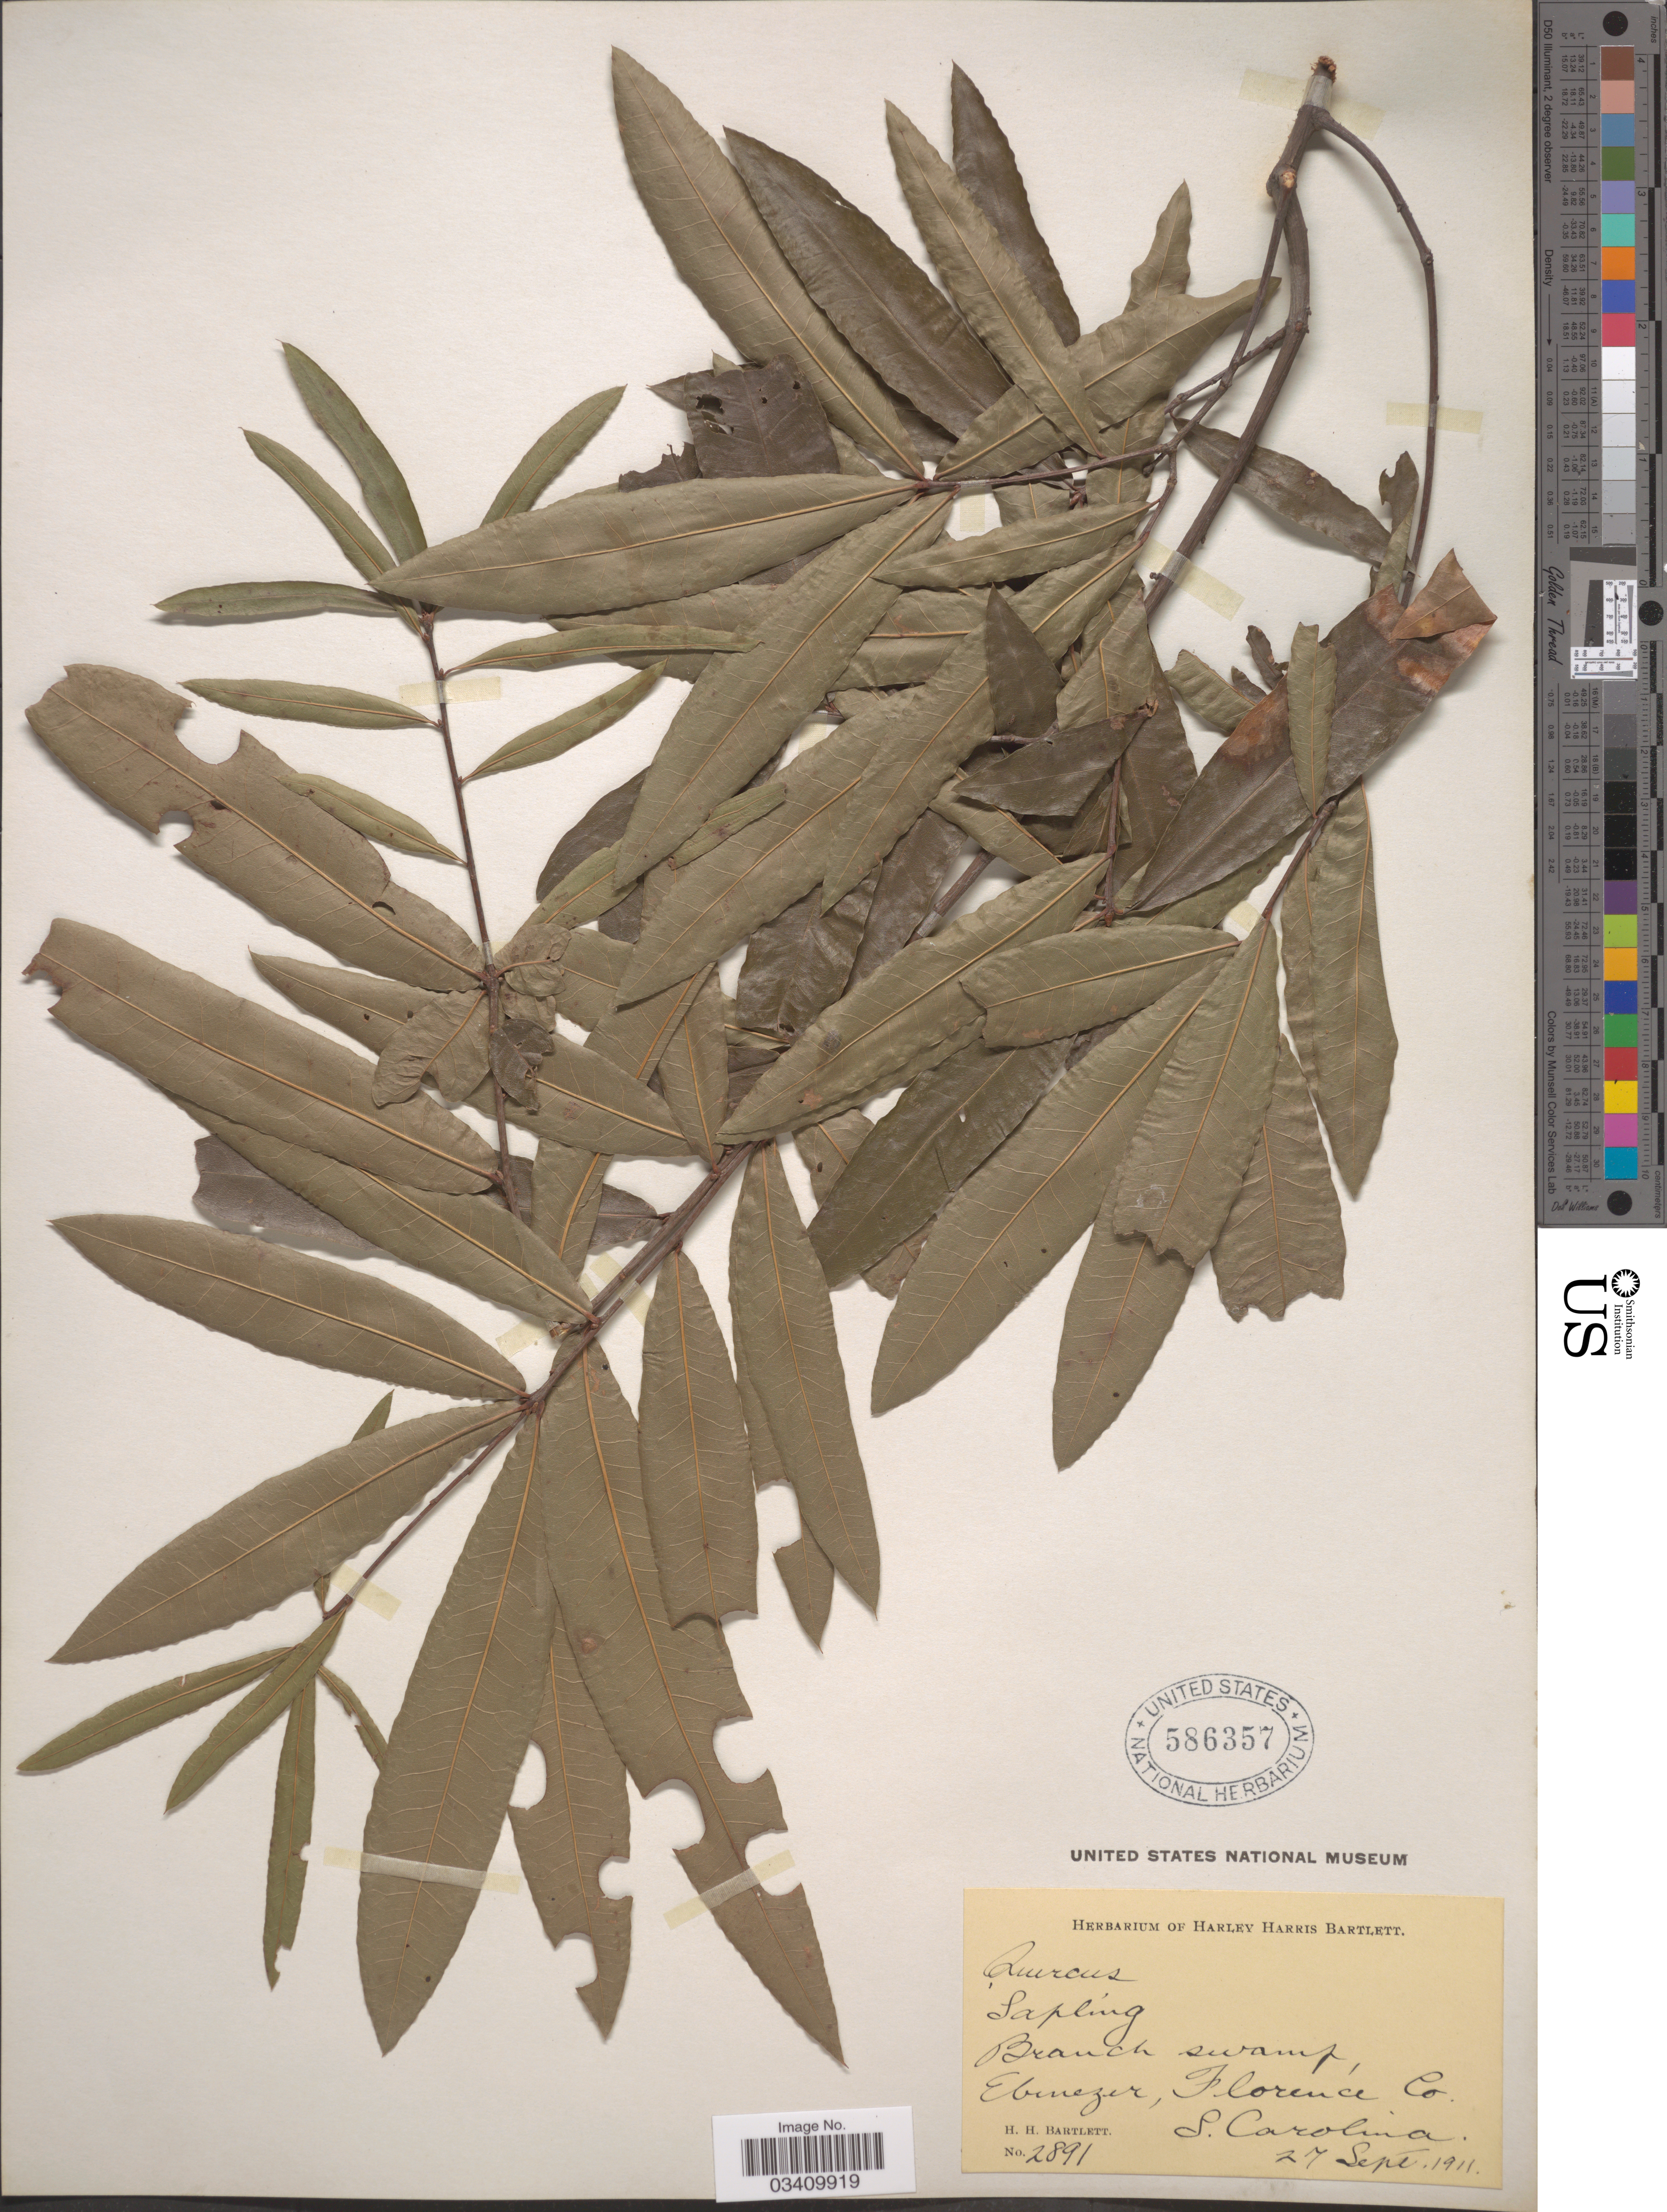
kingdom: Plantae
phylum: Tracheophyta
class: Magnoliopsida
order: Fagales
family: Fagaceae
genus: Quercus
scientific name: Quercus sp.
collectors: H. H. Bartlett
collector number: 2891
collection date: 1911-09-27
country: United States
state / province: South Carolina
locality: Branch swamp, Ebenezer, Florence Co.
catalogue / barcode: US 586357